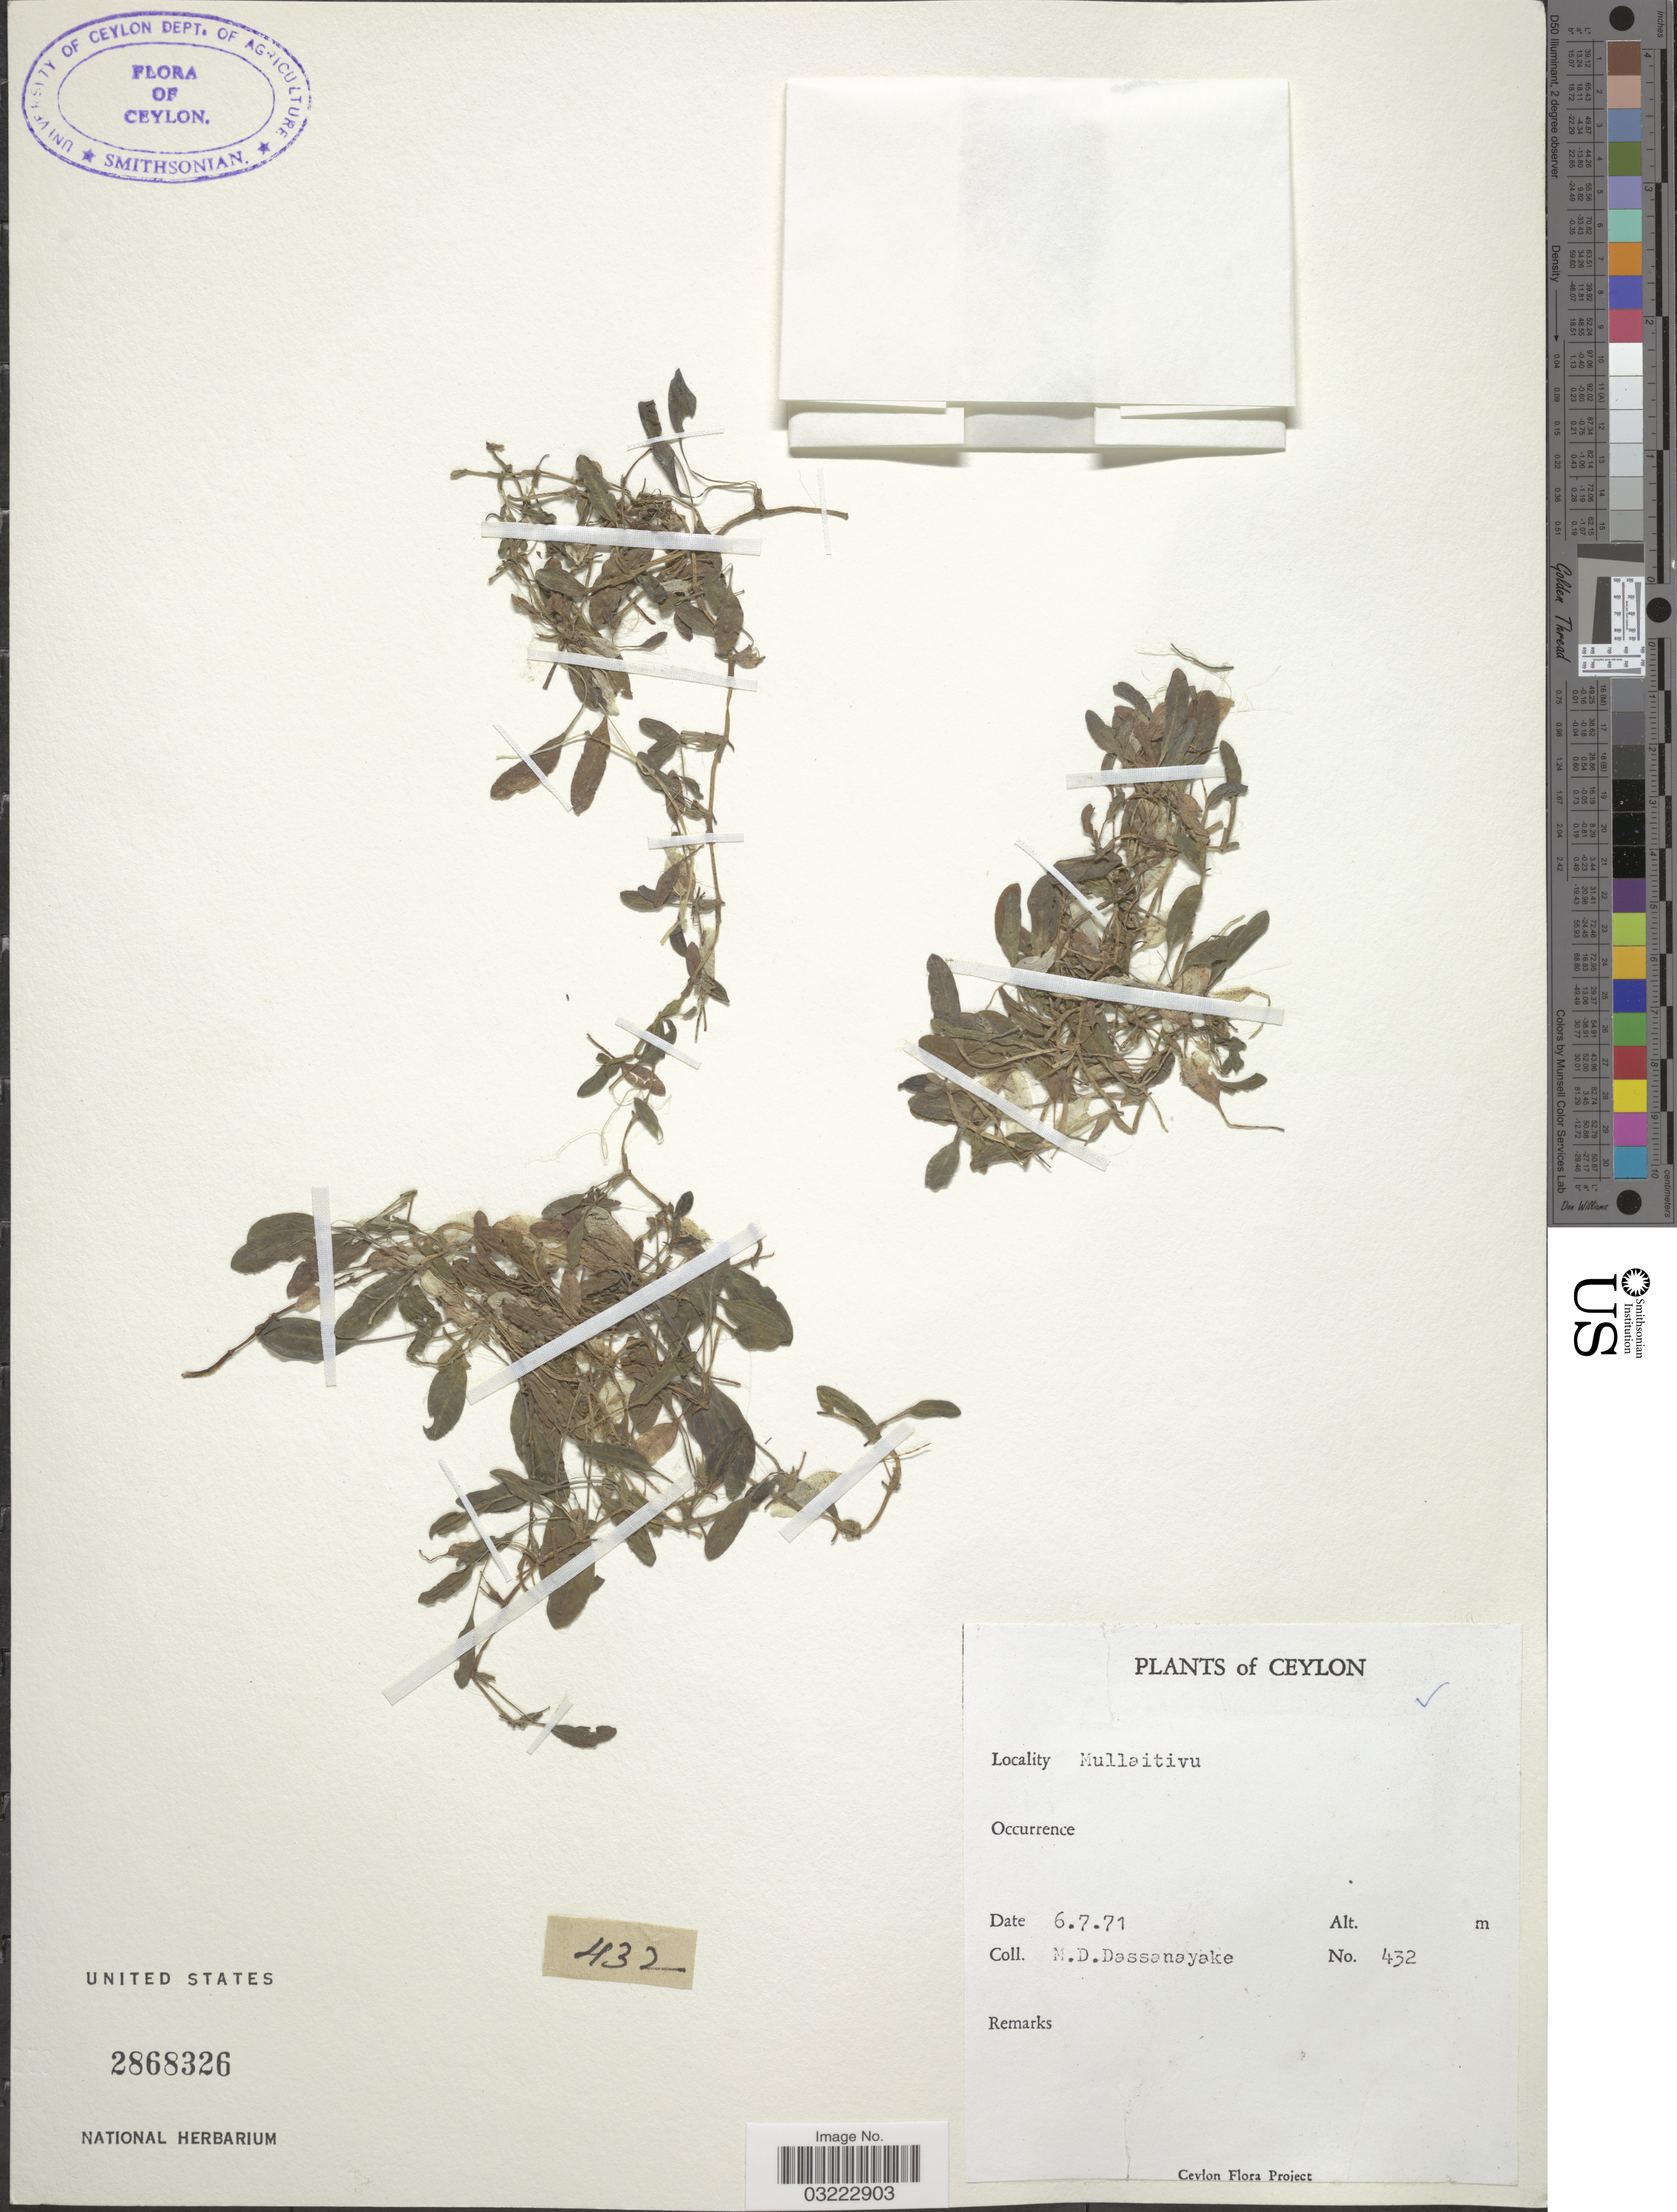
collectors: M. D. Dassanayake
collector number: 432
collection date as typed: Transcribed d/m/y: 6/7/71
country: Sri Lanka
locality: Ceylon. Mullaitivu.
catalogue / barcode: US 2868326